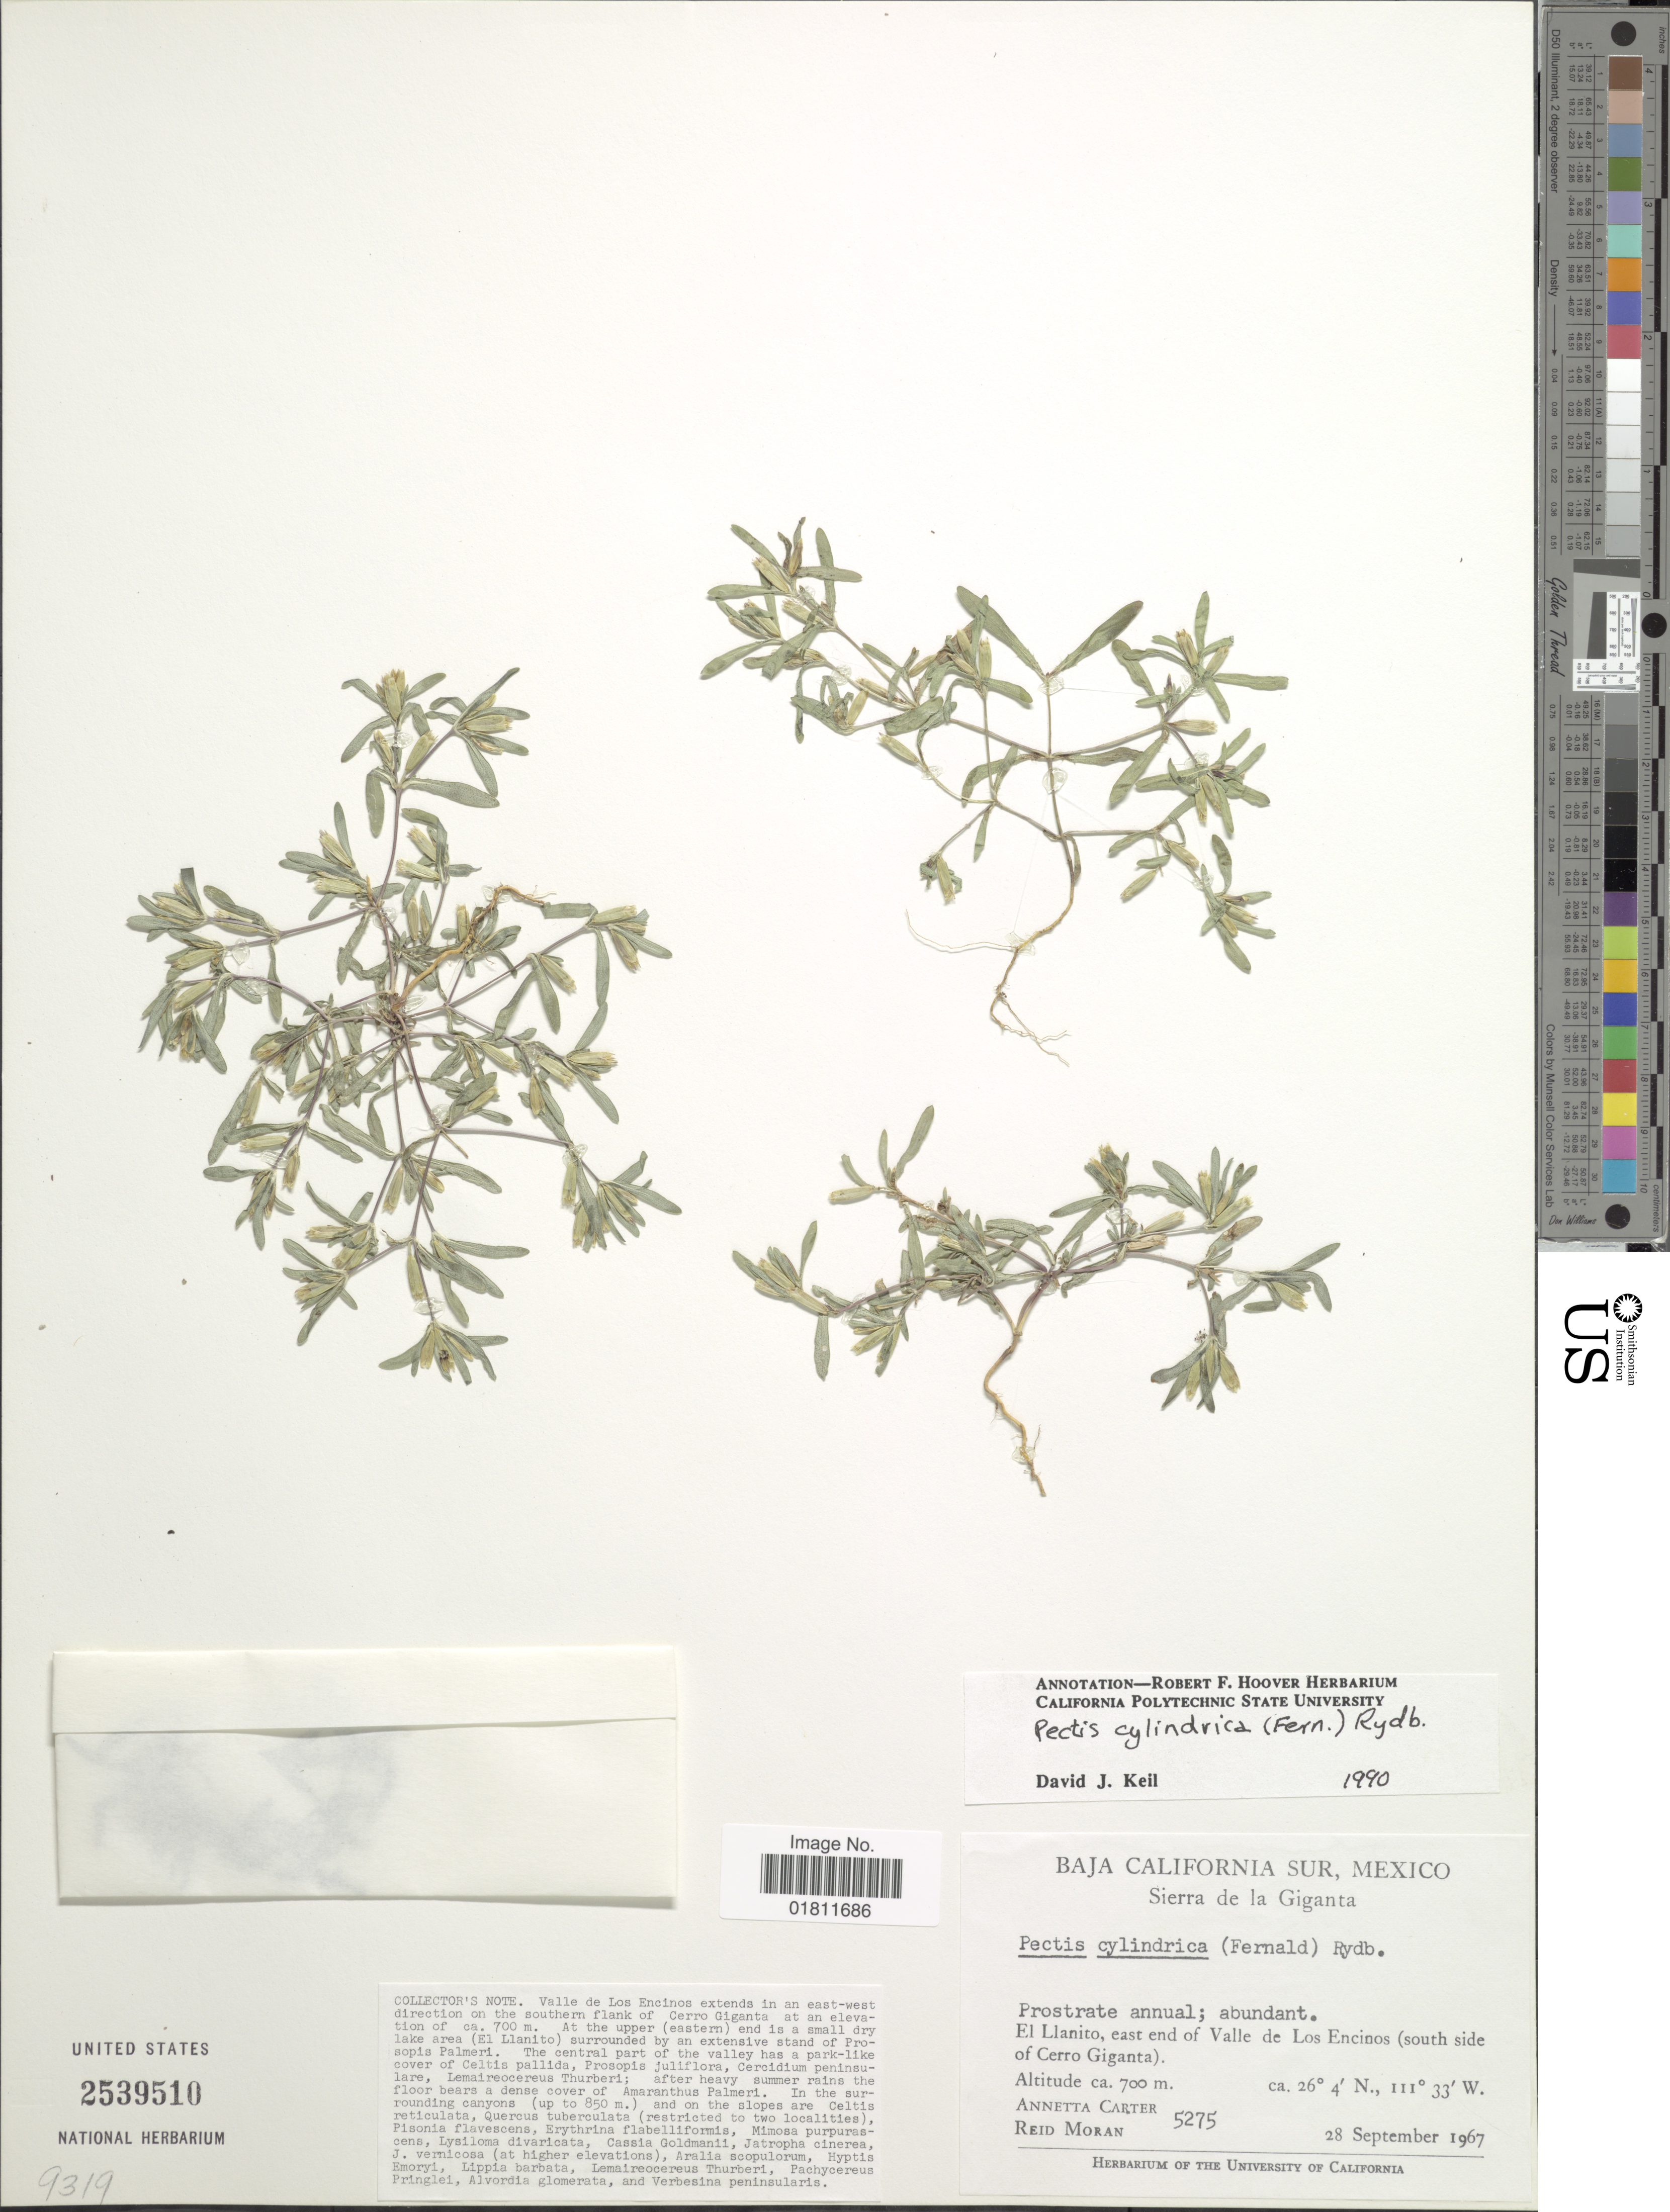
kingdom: Plantae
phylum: Tracheophyta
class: Magnoliopsida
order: Asterales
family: Asteraceae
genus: Pectis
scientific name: Pectis cylindrica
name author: (Fernald) Rydb.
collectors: A. Carter & R. V. Moran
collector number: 5275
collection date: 1967-09-28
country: Mexico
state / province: Baja California Sur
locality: Baja California Sur, Mexico. Sierra de la Giganta. El Llanito, east end of Valle de Los Encinos (south side of Cerro Giganta).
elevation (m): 700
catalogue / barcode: US 2539510